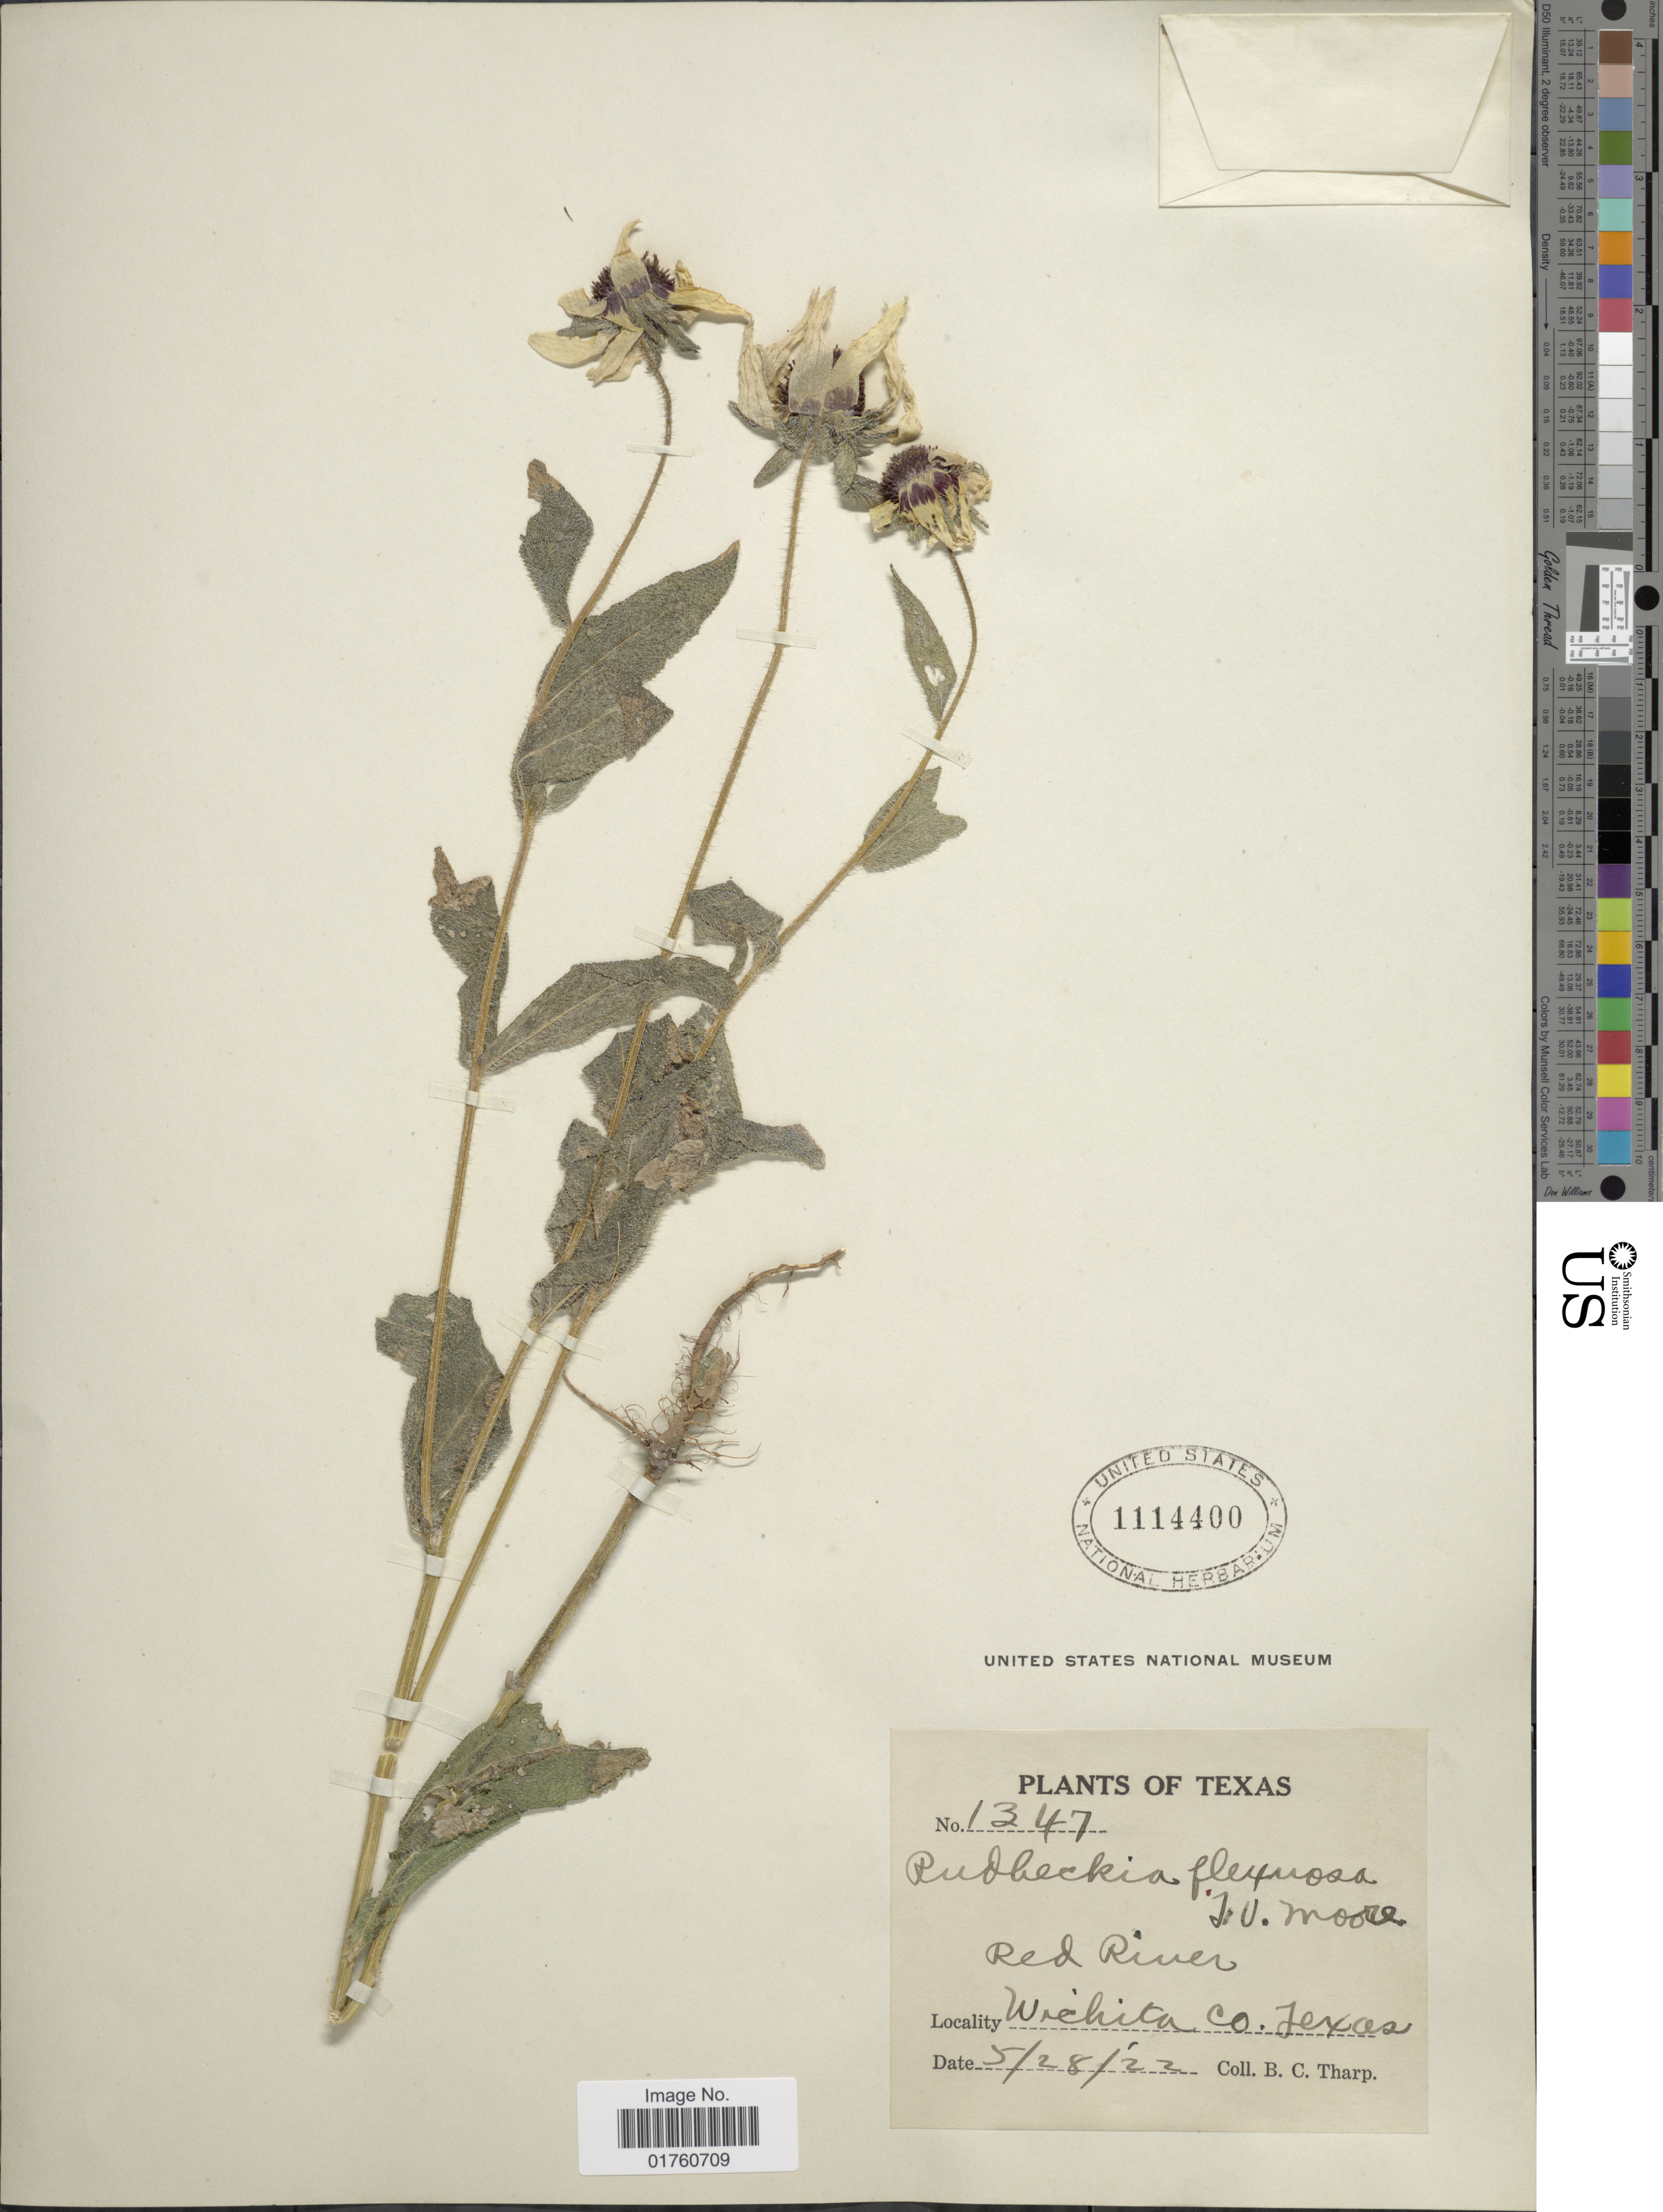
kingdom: Plantae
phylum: Tracheophyta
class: Magnoliopsida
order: Asterales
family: Asteraceae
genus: Rudbeckia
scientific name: Rudbeckia flexuosa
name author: T.V. Moore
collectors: B. C. Tharp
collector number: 1347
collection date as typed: Transcribed d/m/y: 28/5/22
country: United States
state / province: Texas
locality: Red River, Wichita Co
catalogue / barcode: US 1114400